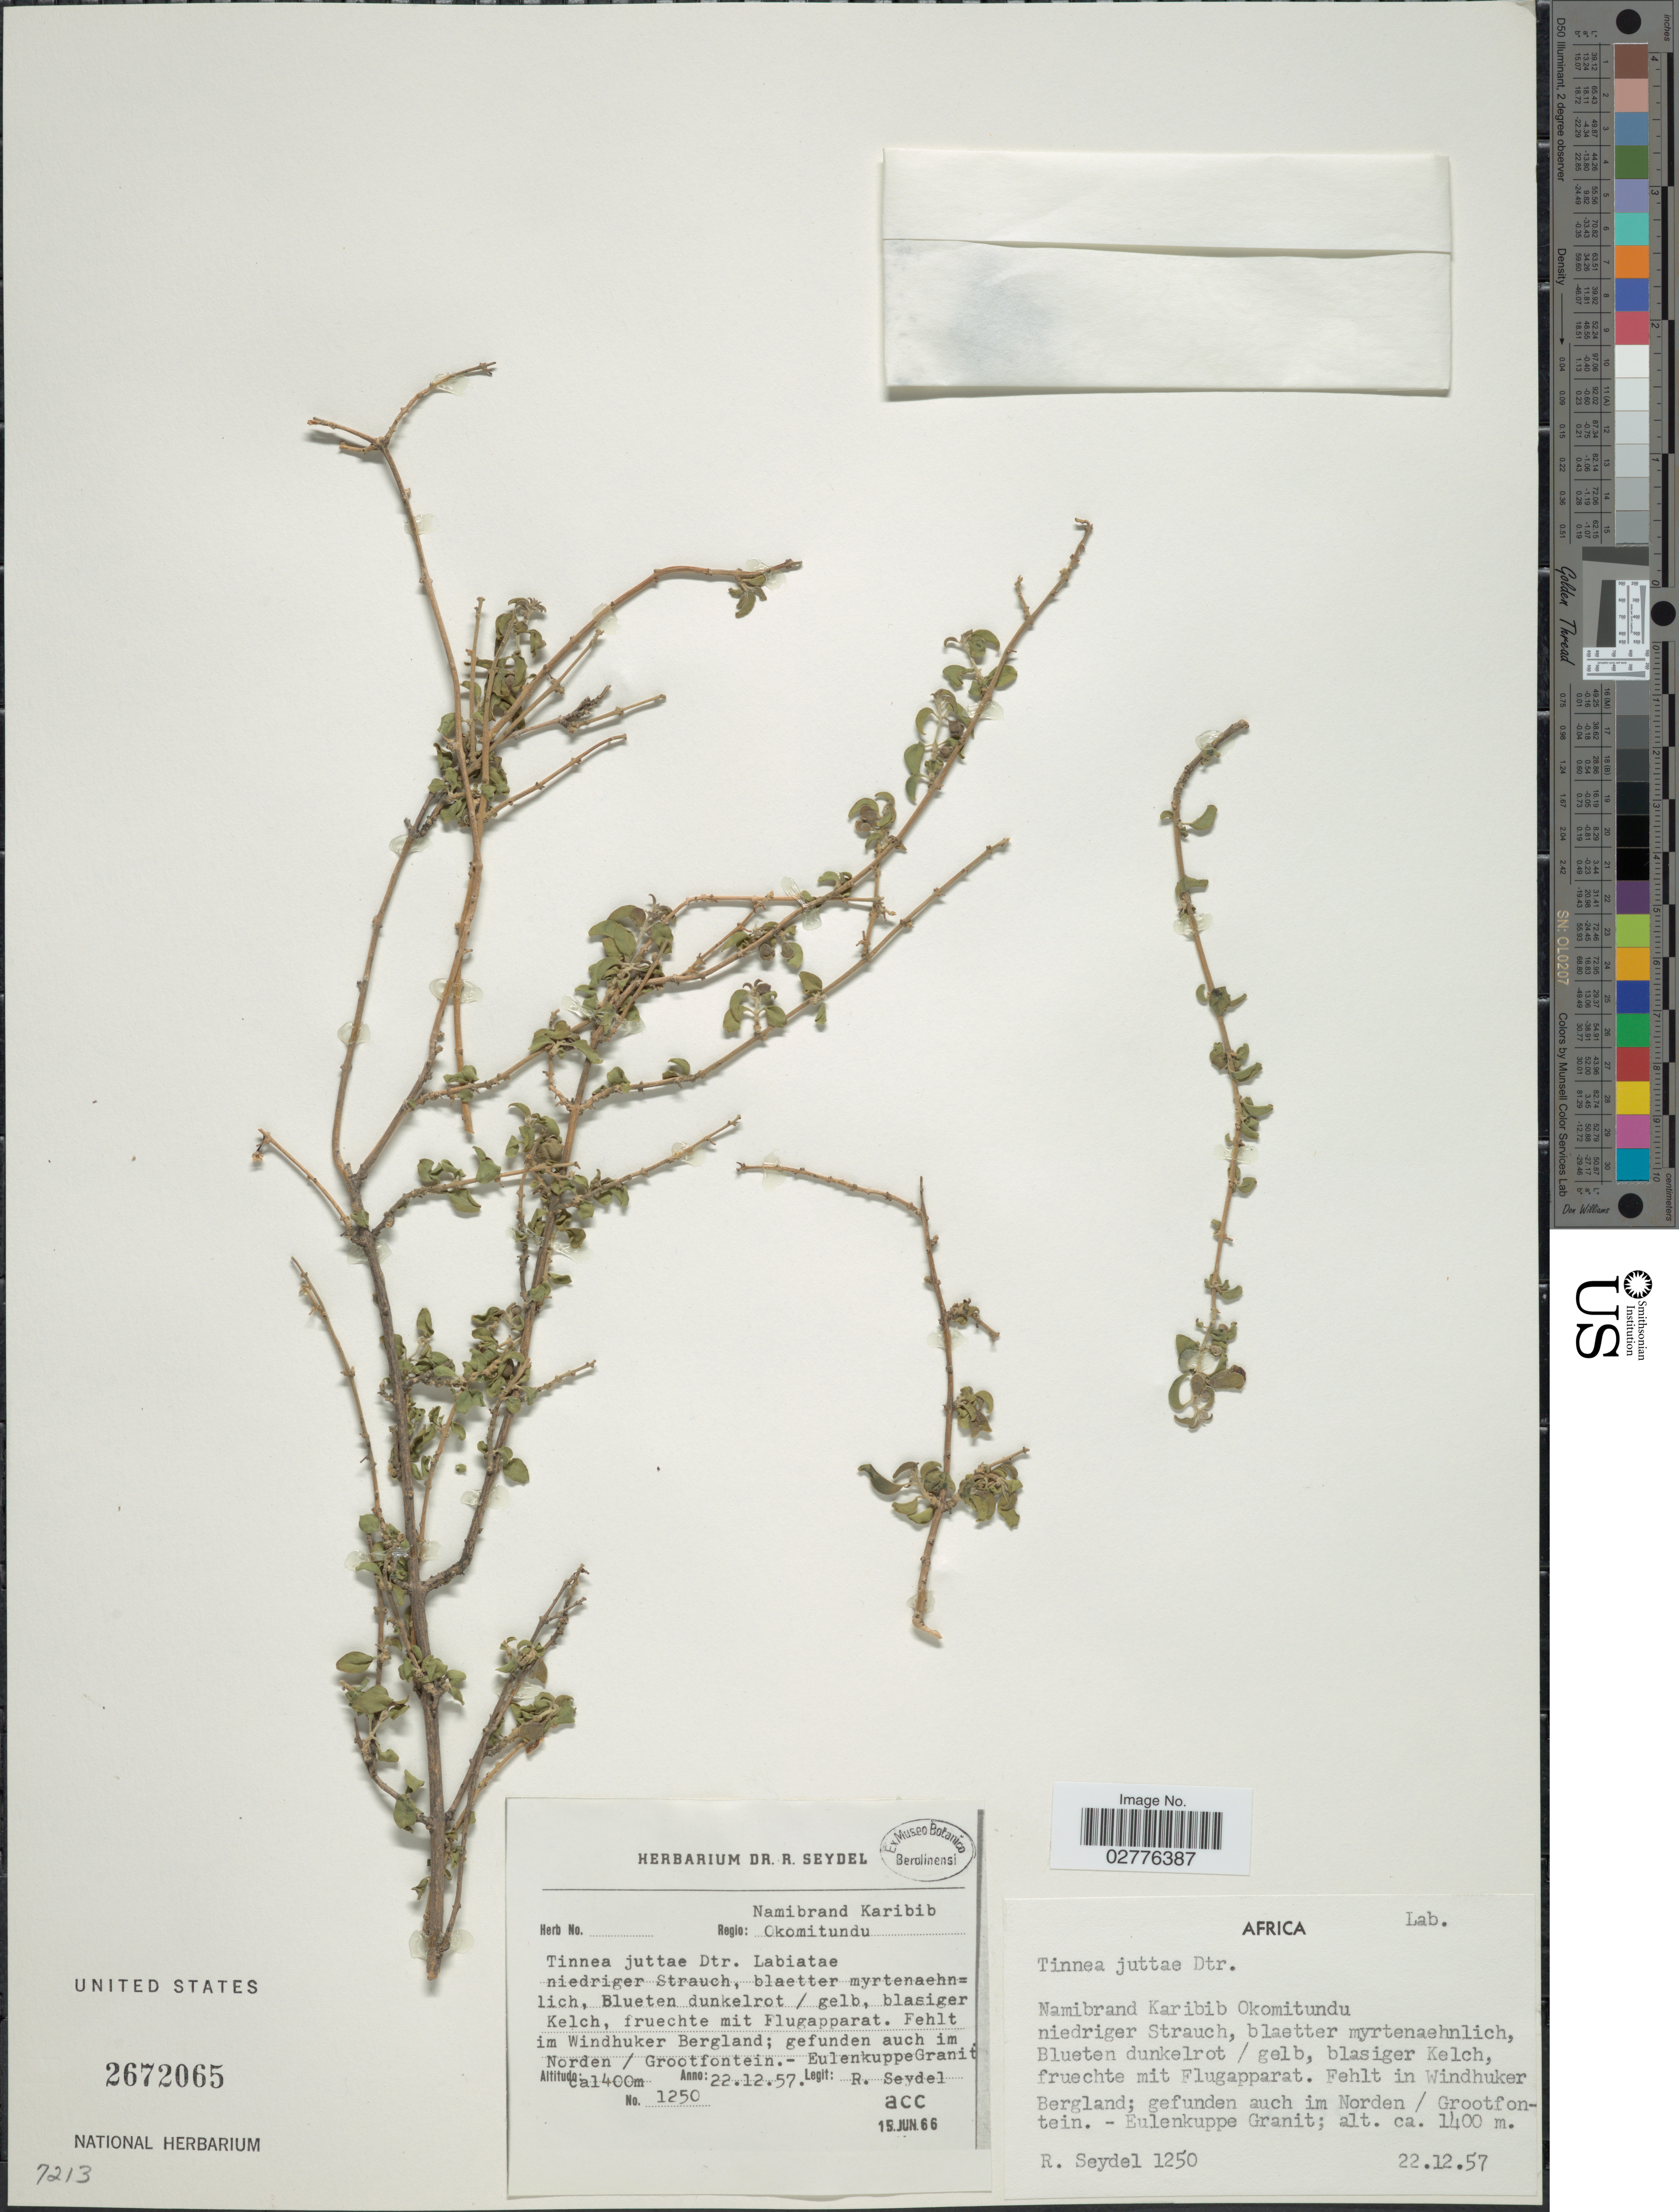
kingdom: Plantae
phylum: Tracheophyta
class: Magnoliopsida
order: Lamiales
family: Lamiaceae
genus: Tinnea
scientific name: Tinnea juttae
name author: Dinter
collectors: R. Seydel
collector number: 1250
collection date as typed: Transcribed d/m/y: 22/12/57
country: Namibia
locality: Africa. Regio Namibrand Karibib Okomitundu. Windhuker Bergland: gefunden auch im Norden/ Grootfontein-Eulenkuppe Granit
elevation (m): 1400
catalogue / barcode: US 2672065